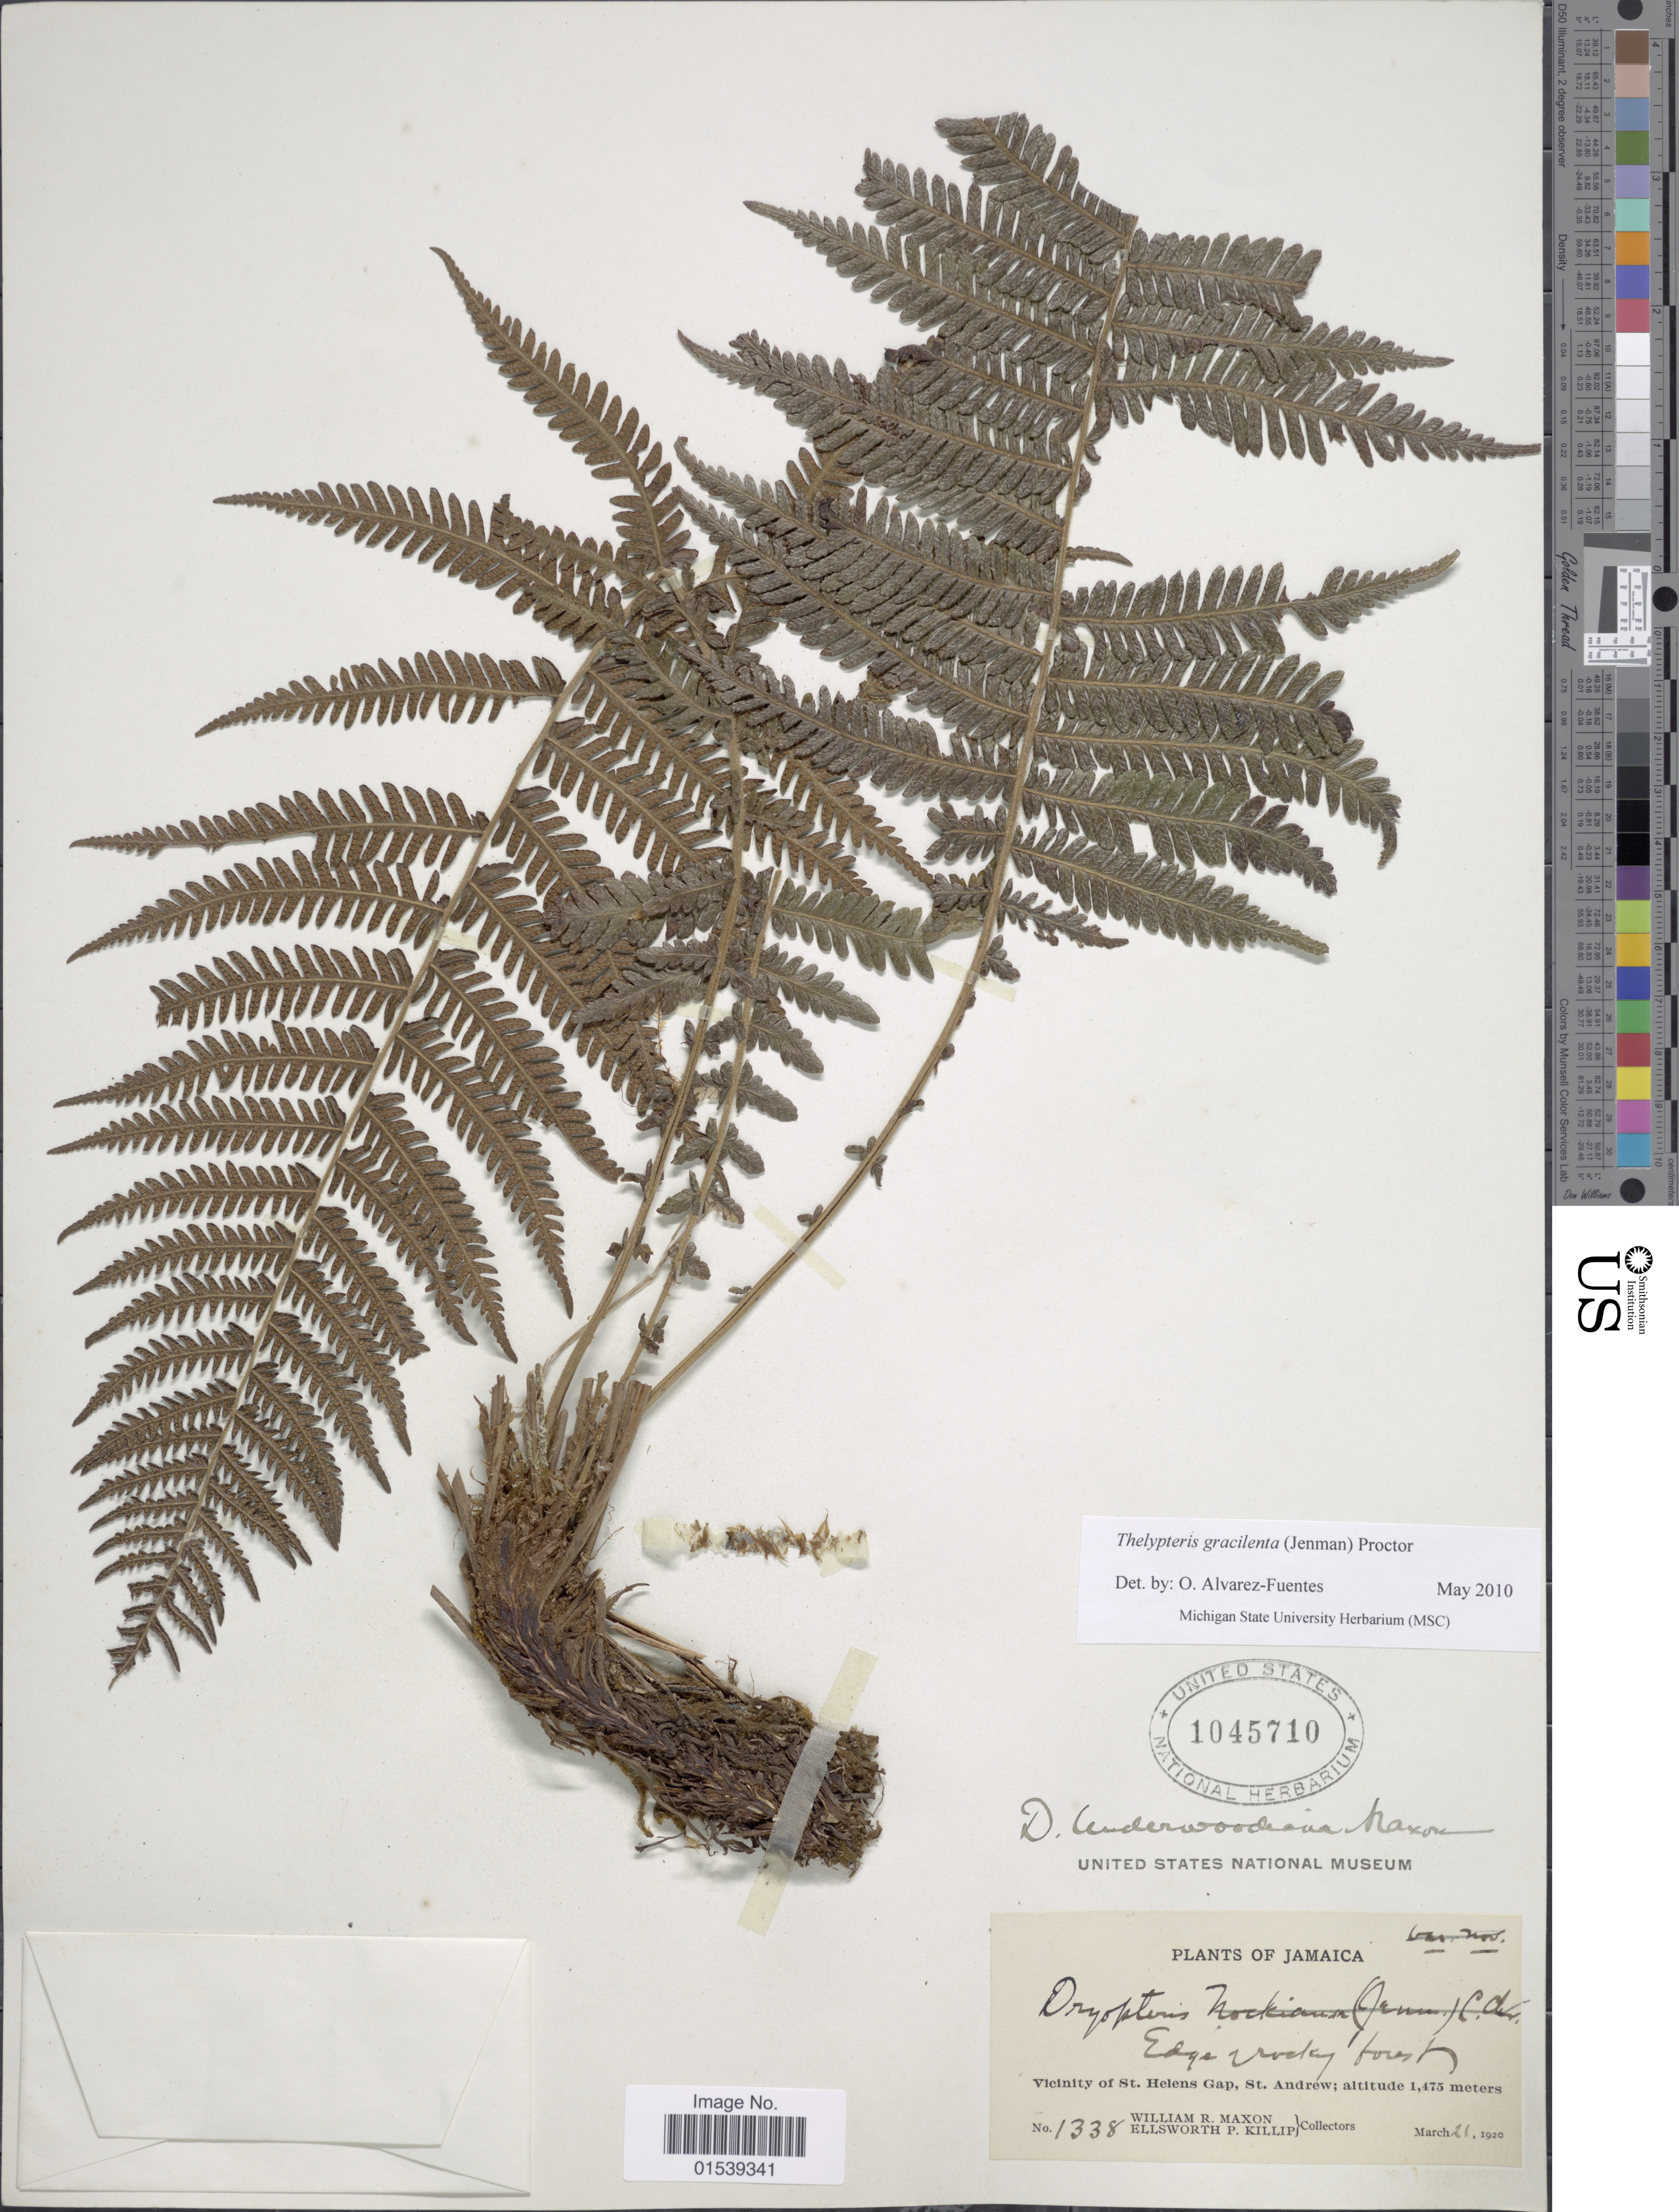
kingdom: Plantae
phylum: Tracheophyta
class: Polypodiopsida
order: Polypodiales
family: Thelypteridaceae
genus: Amauropelta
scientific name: Amauropelta gracilienta (Jenman) comb. nov., ined. 2015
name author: (Jenman)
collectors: W. R. Maxon & E. P. Killip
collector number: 1338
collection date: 1920-03-21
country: Jamaica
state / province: Saint Andrew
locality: Vicinity of St. Helens Gap, St. Andrew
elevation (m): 1475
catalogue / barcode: US 1045710